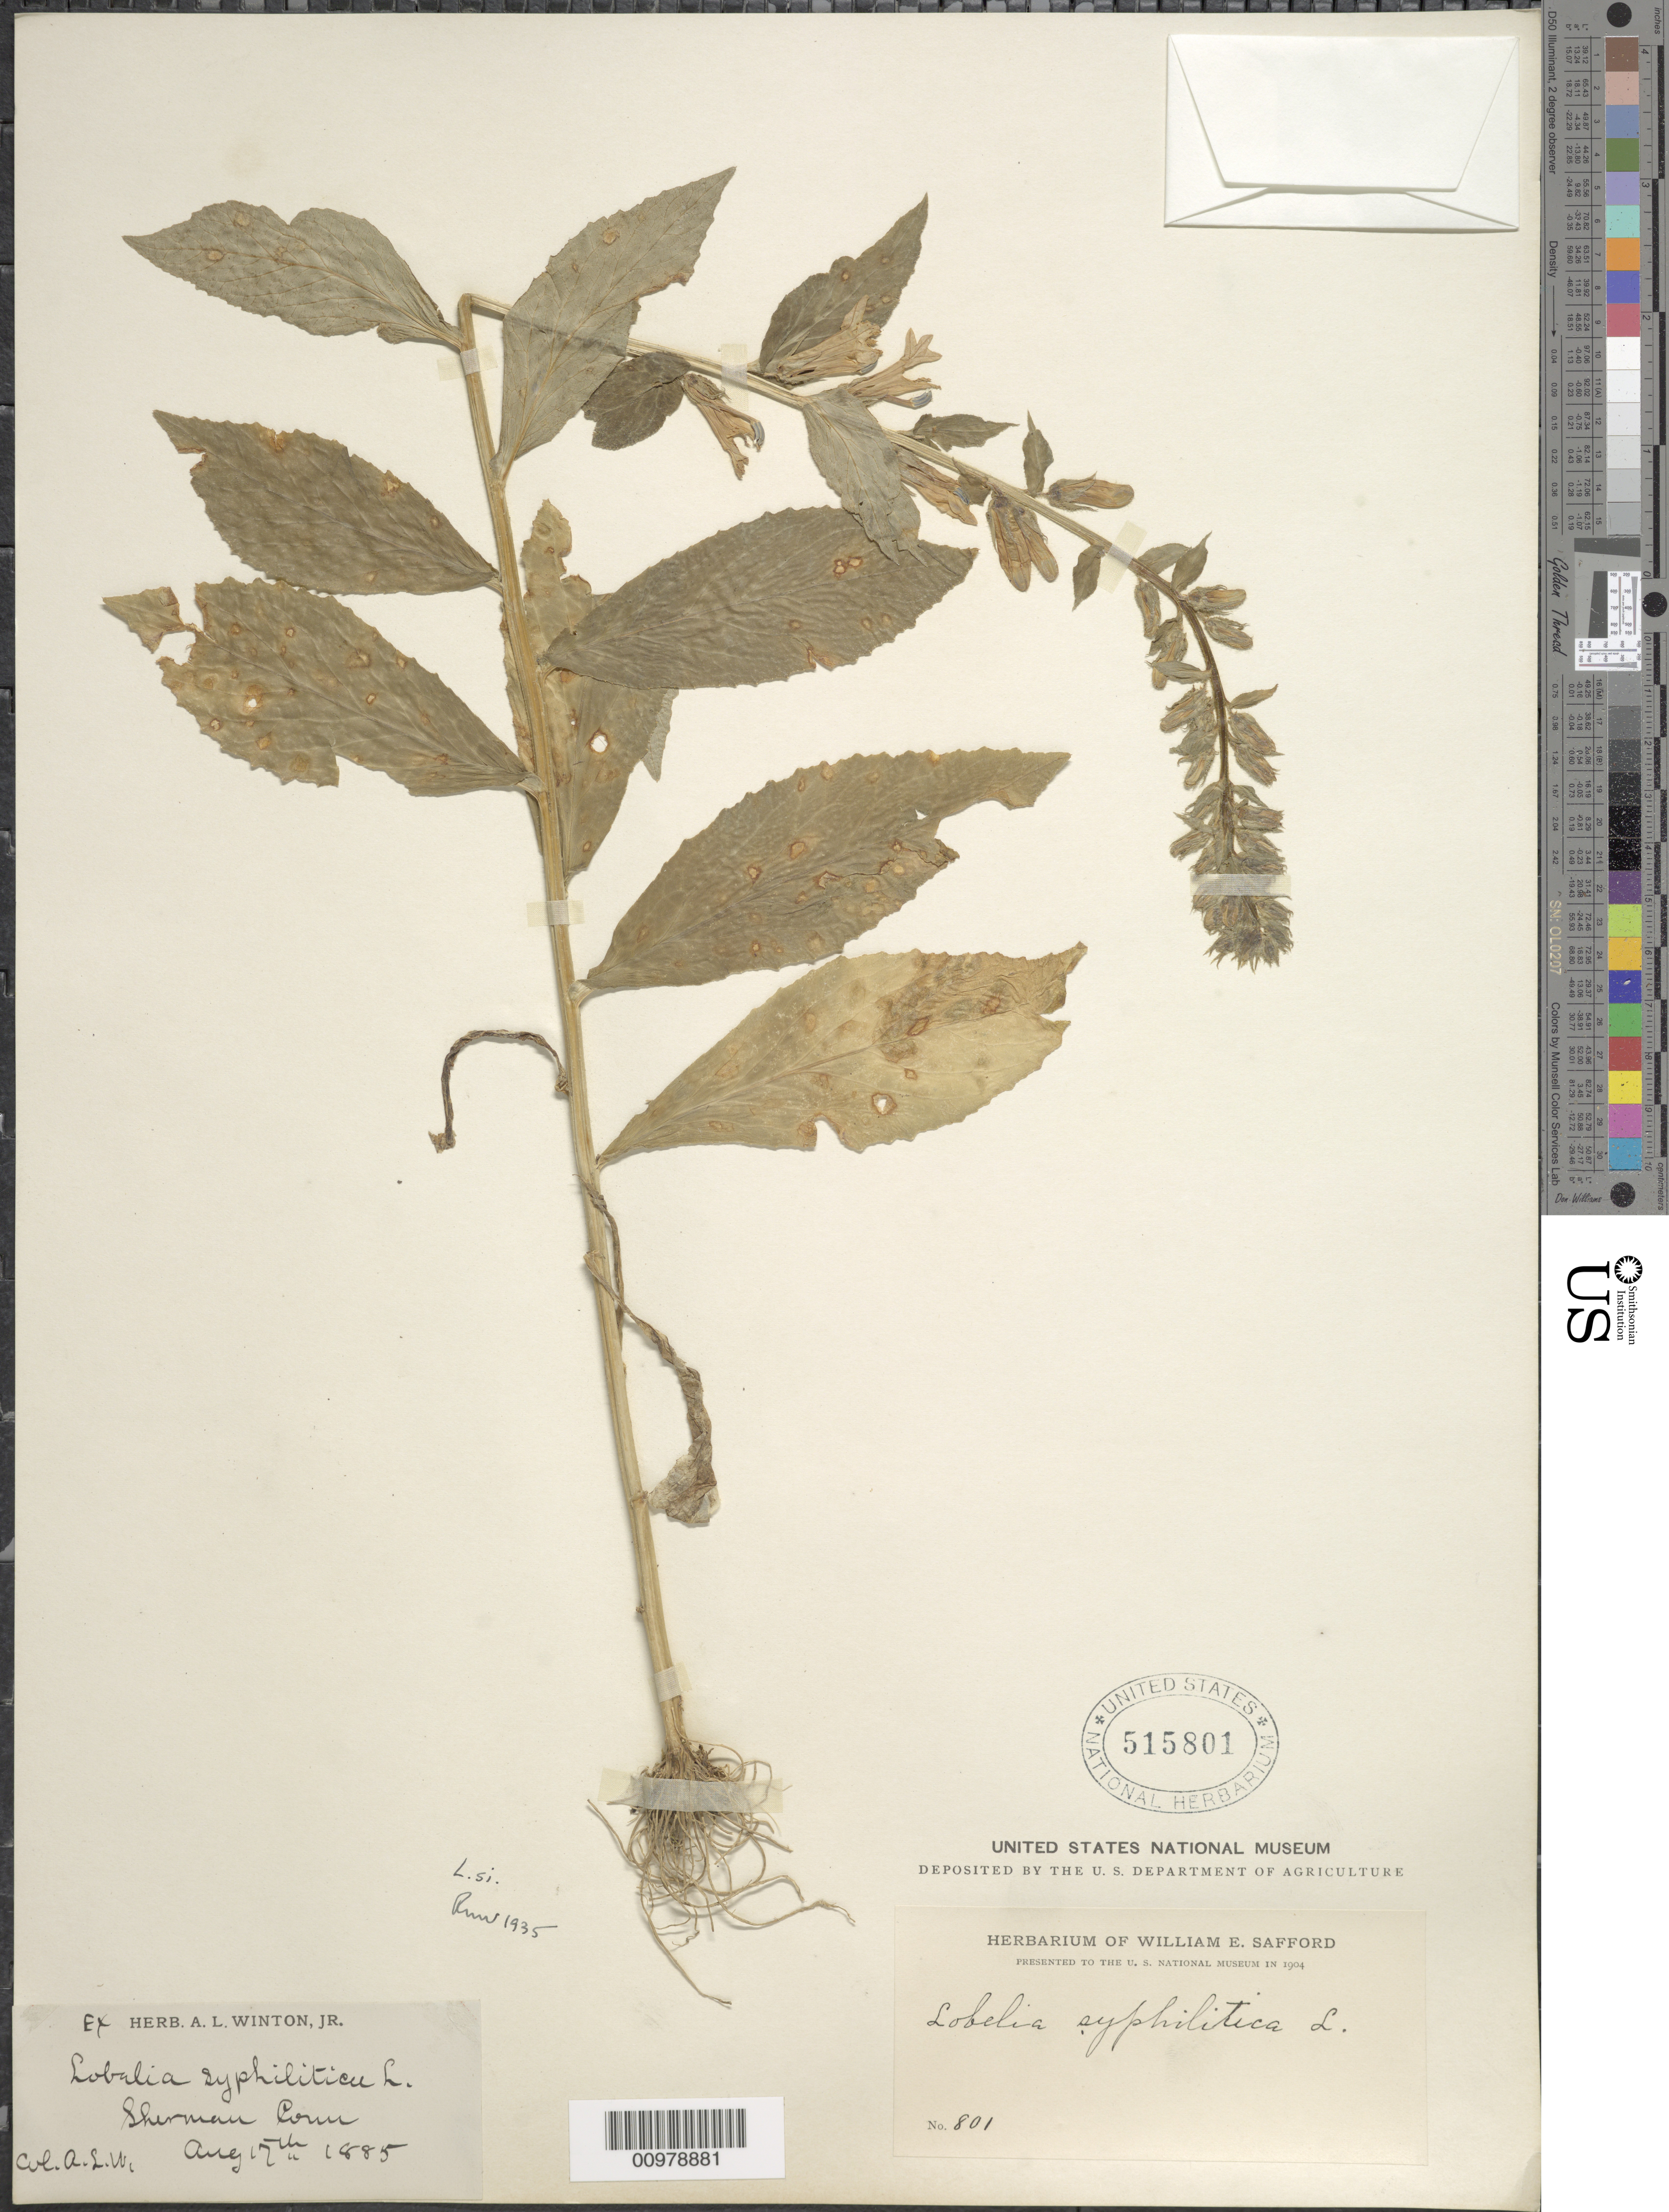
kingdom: Plantae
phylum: Tracheophyta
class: Magnoliopsida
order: Asterales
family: Campanulaceae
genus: Lobelia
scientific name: Lobelia siphilitica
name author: L.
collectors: A. Winton Jr.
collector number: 801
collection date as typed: Aug 17th 1885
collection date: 1885-08-17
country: United States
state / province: Connecticut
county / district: Fairfield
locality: Sherman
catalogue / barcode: US 515801